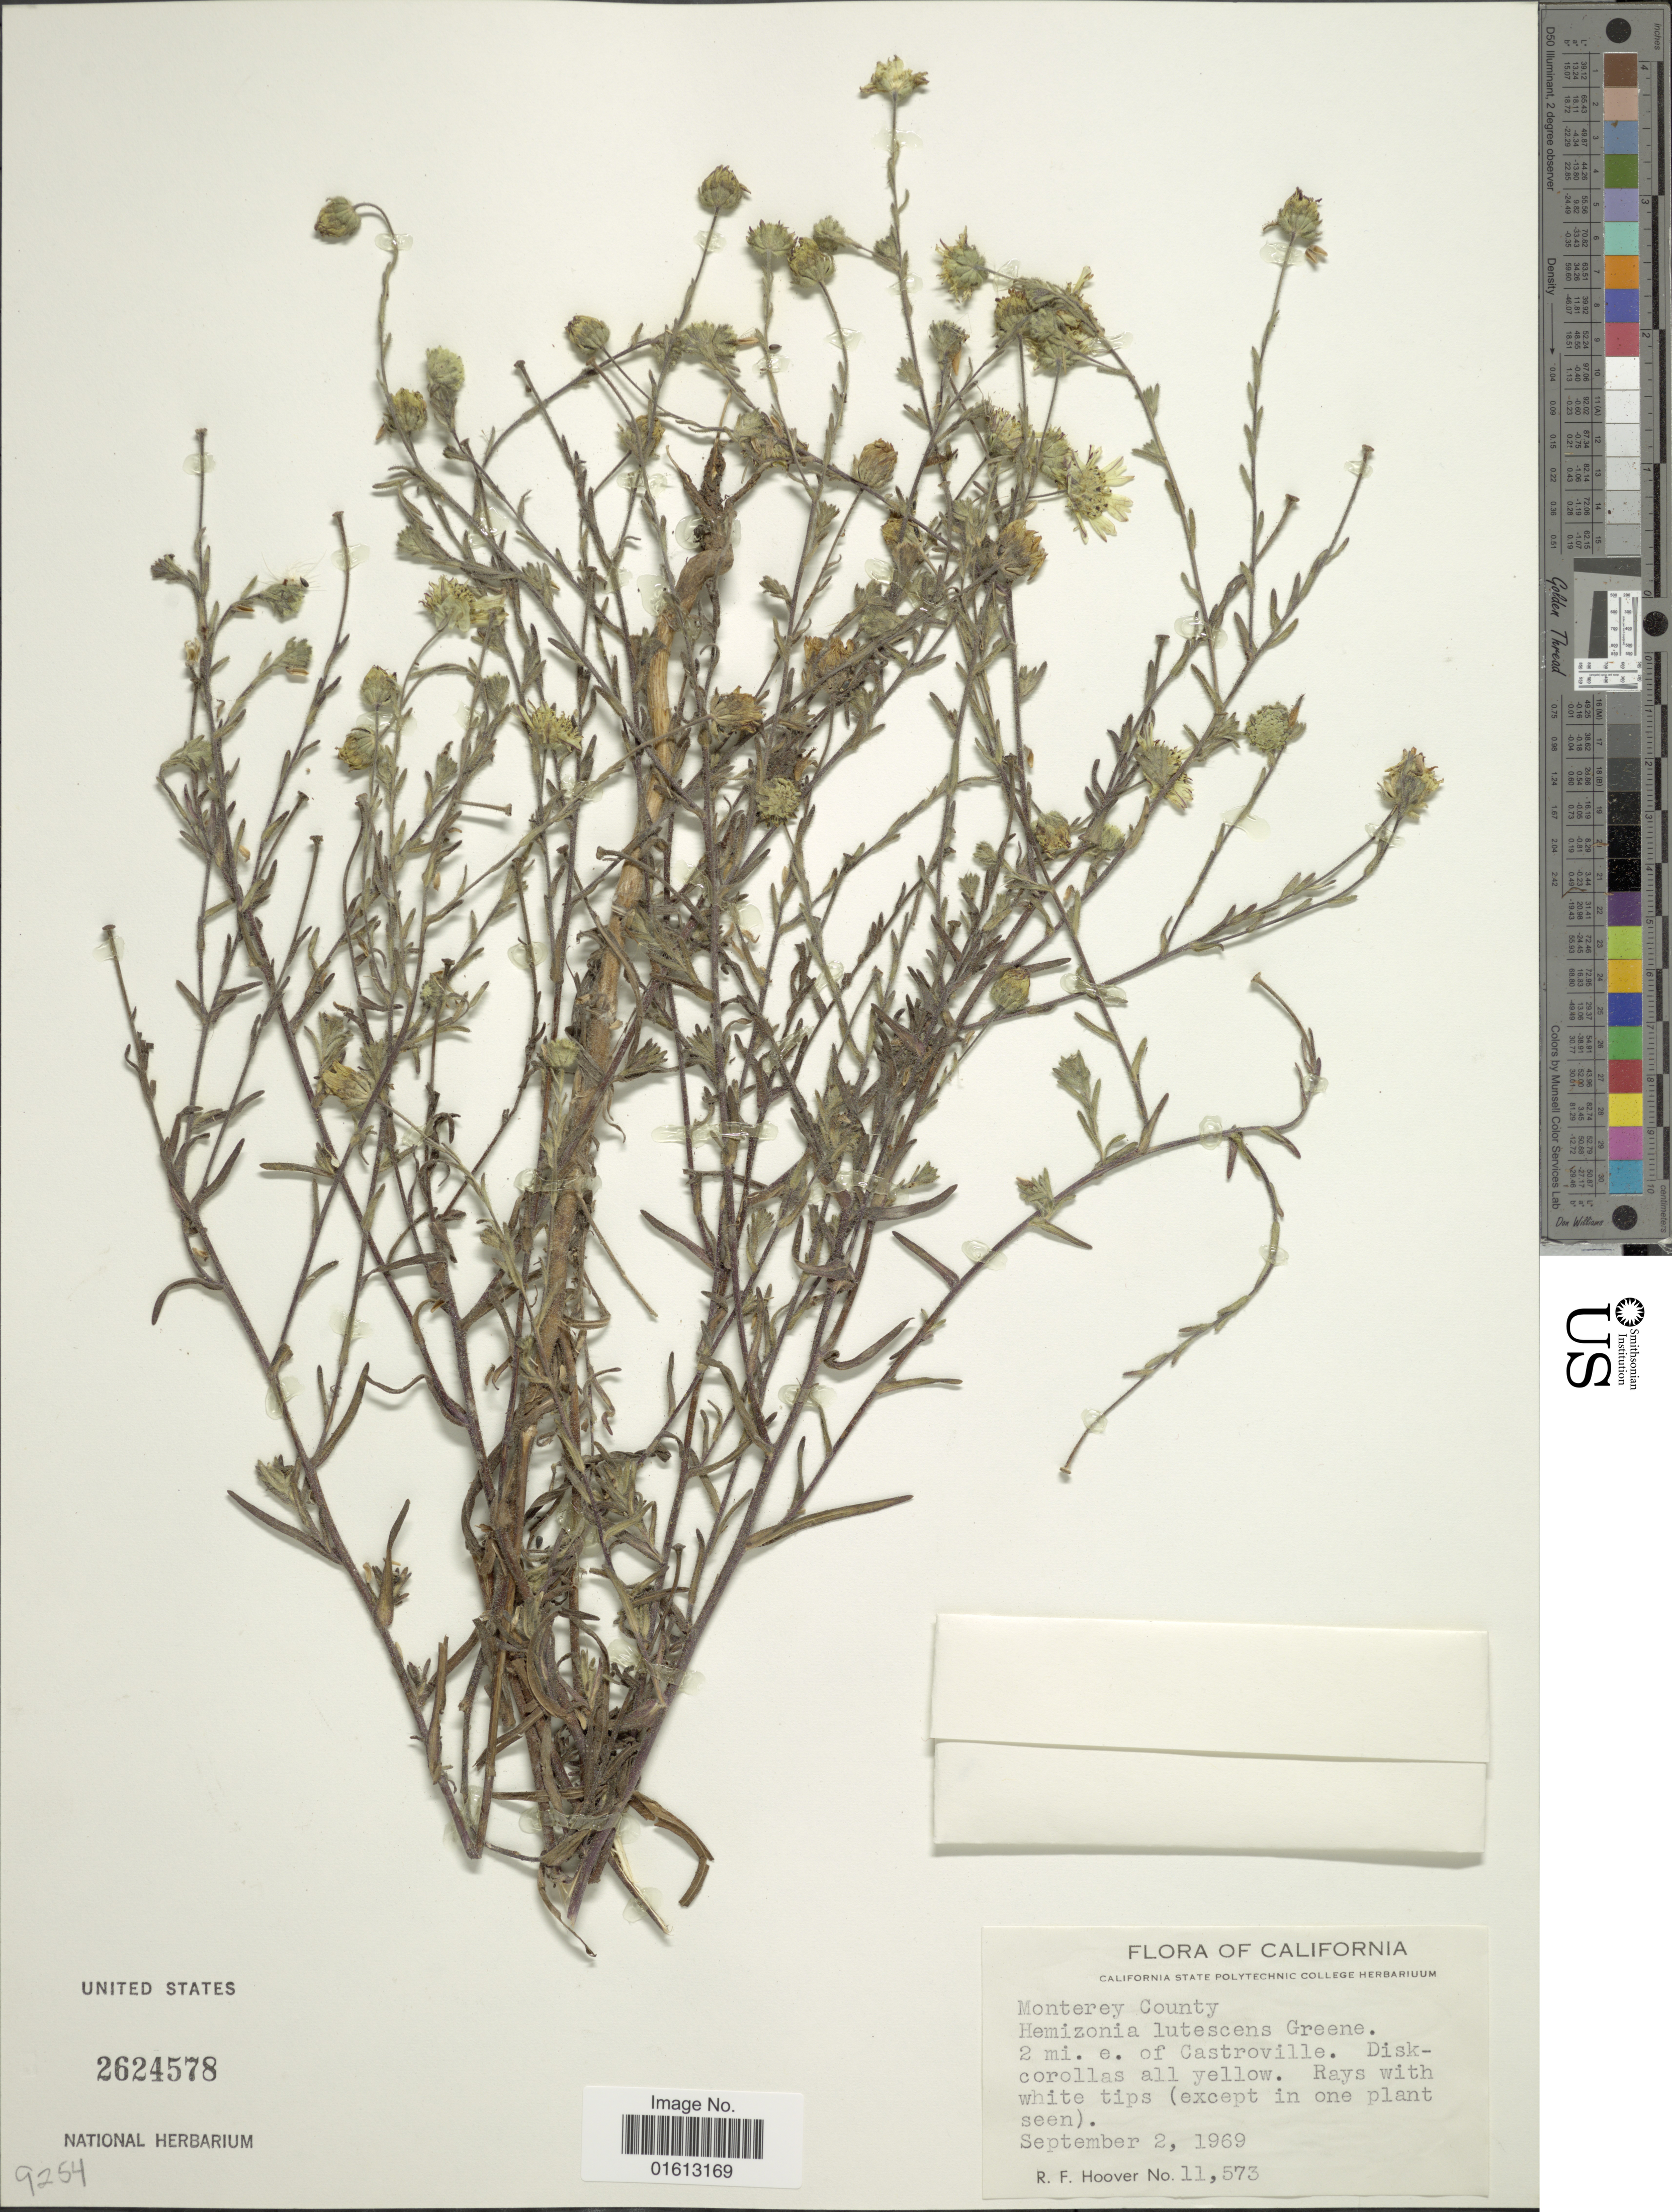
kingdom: Plantae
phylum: Tracheophyta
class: Magnoliopsida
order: Asterales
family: Asteraceae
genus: Hemizonia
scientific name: Hemizonia congesta subsp. lutescens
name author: (Greene) Babc. & H.M. Hall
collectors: R. F. Hoover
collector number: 11573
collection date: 1969-09-02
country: United States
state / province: California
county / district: Monterey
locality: Monterey County, 2 mi. e. of Castroville, Disk-corollas all yellow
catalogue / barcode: US 2624578